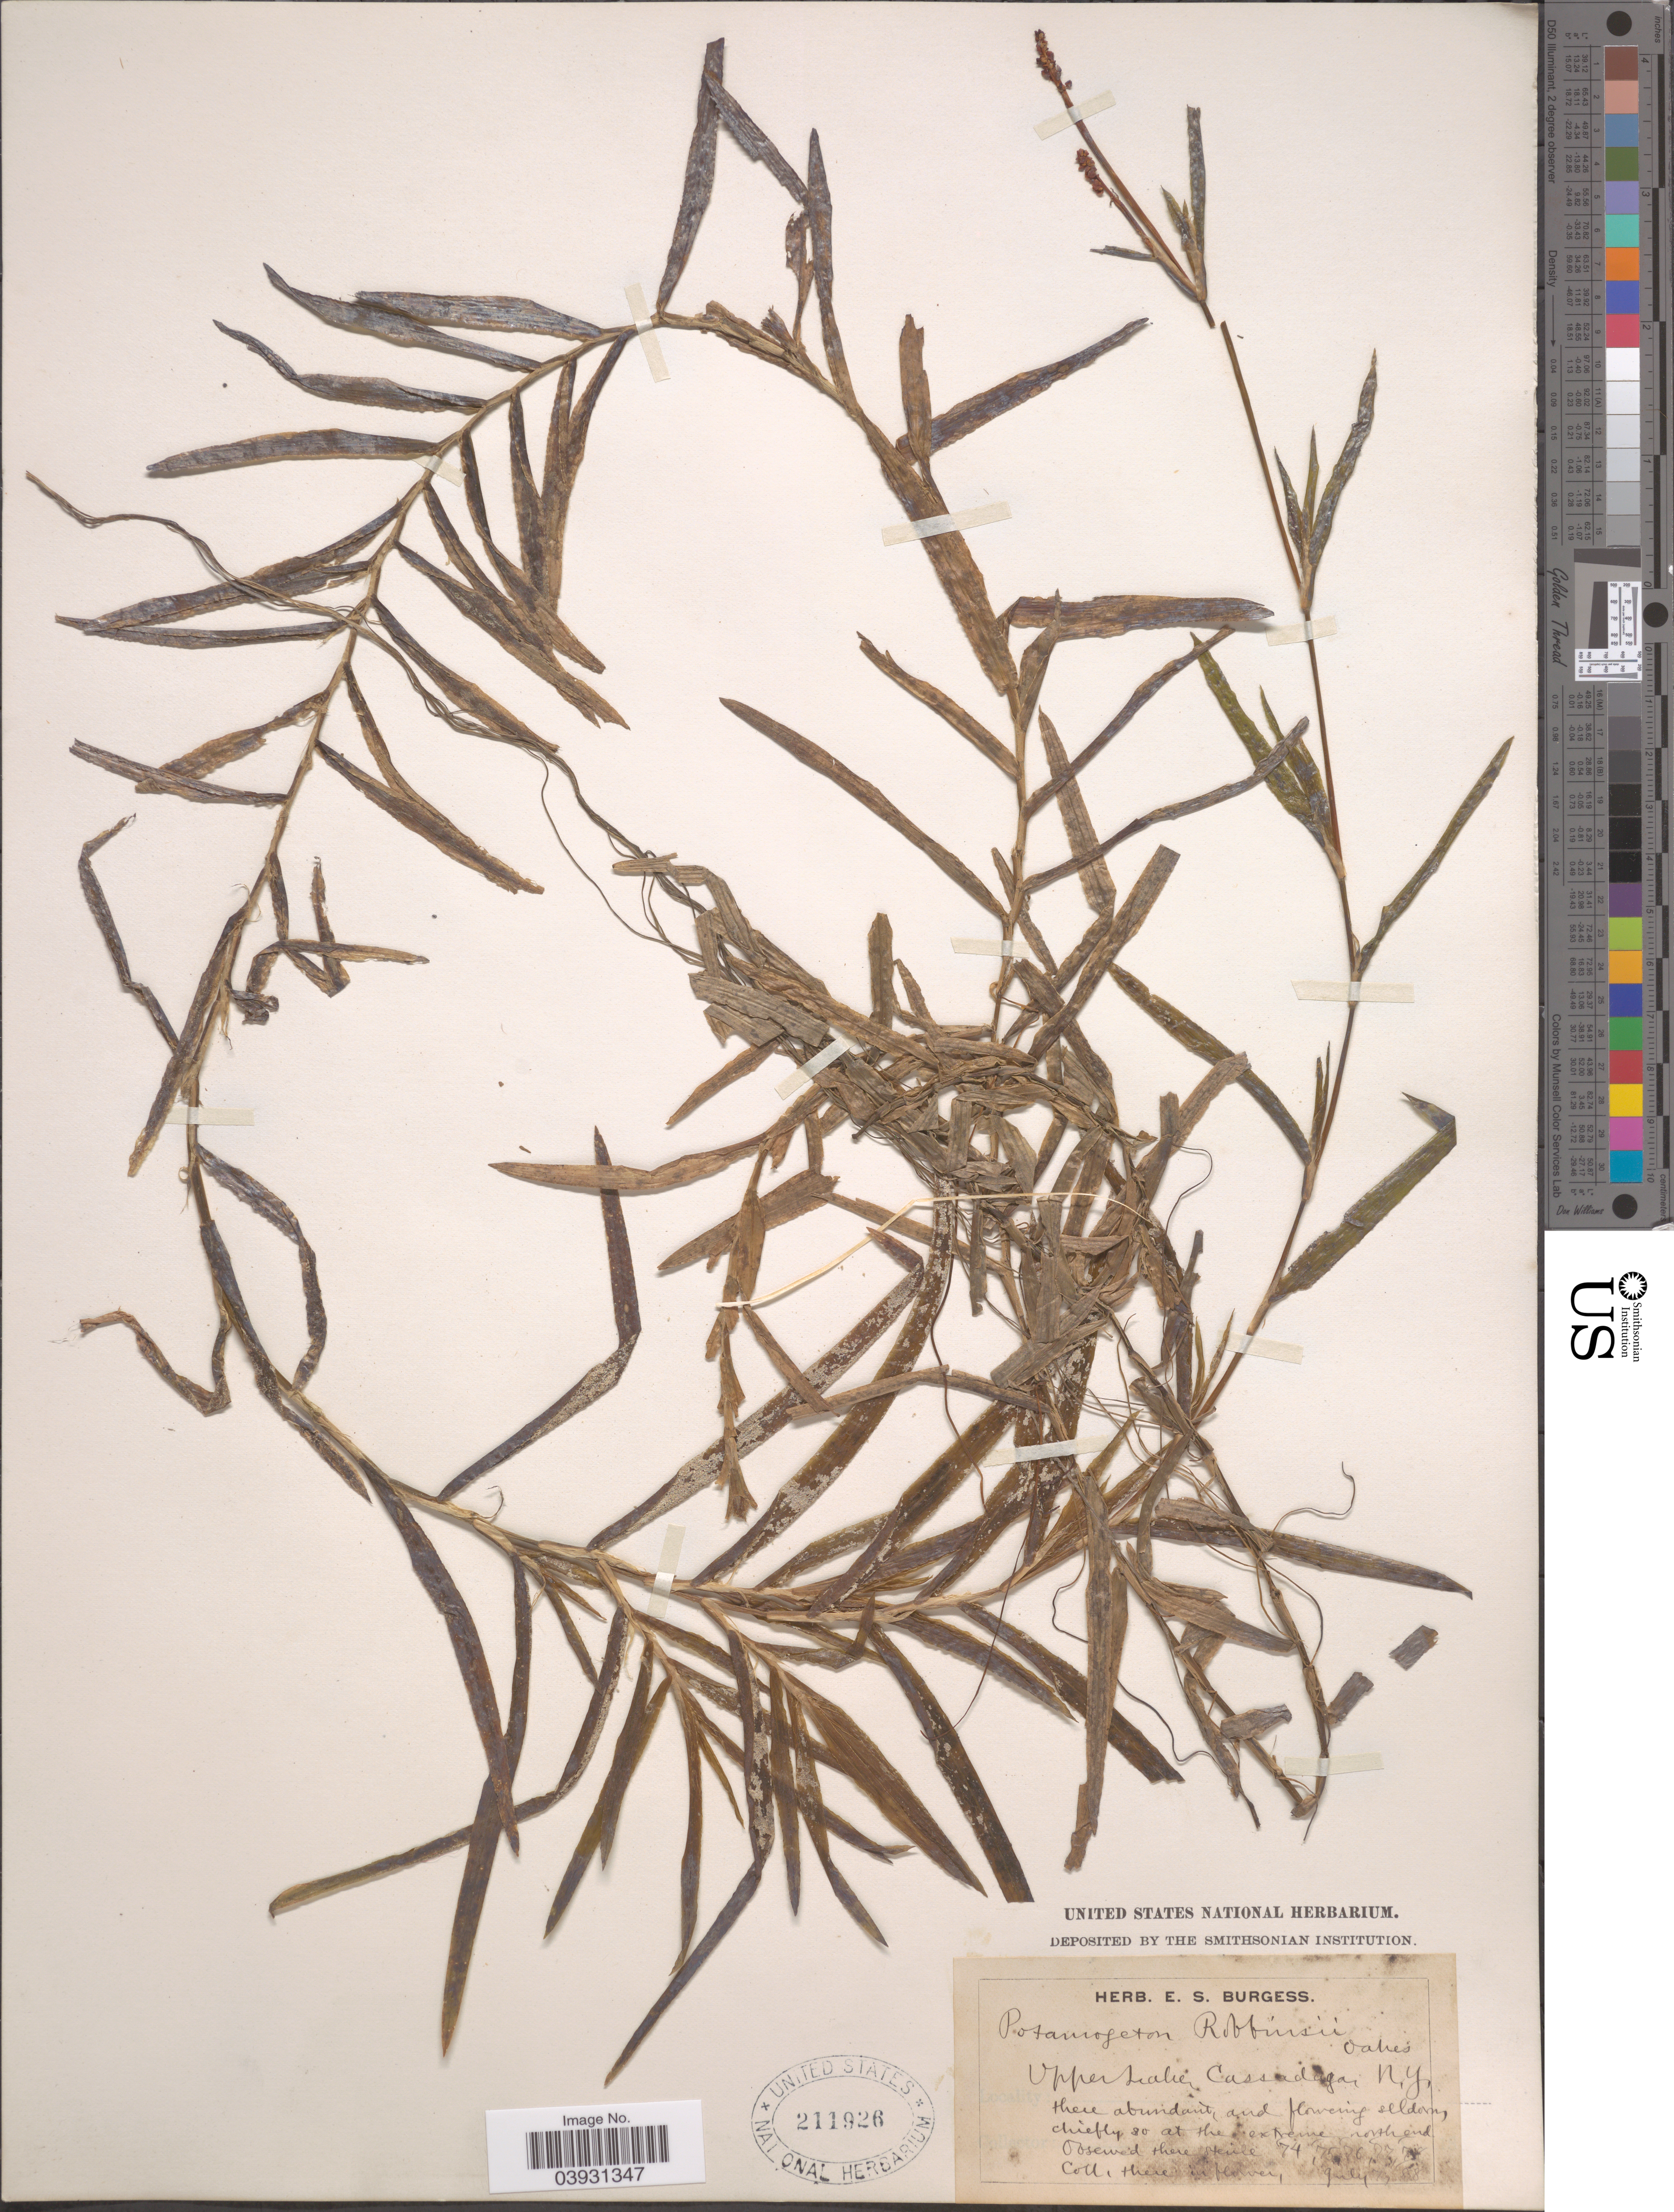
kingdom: Plantae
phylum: Tracheophyta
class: Liliopsida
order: Alismatales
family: Potamogetonaceae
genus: Potamogeton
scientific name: Potamogeton robbinsii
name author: Oakes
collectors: ex herb. E. S. Burgess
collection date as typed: Transcribed d/m/y: 7/7/88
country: United States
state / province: New York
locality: Upperlake Cassadaga.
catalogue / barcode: US 211926